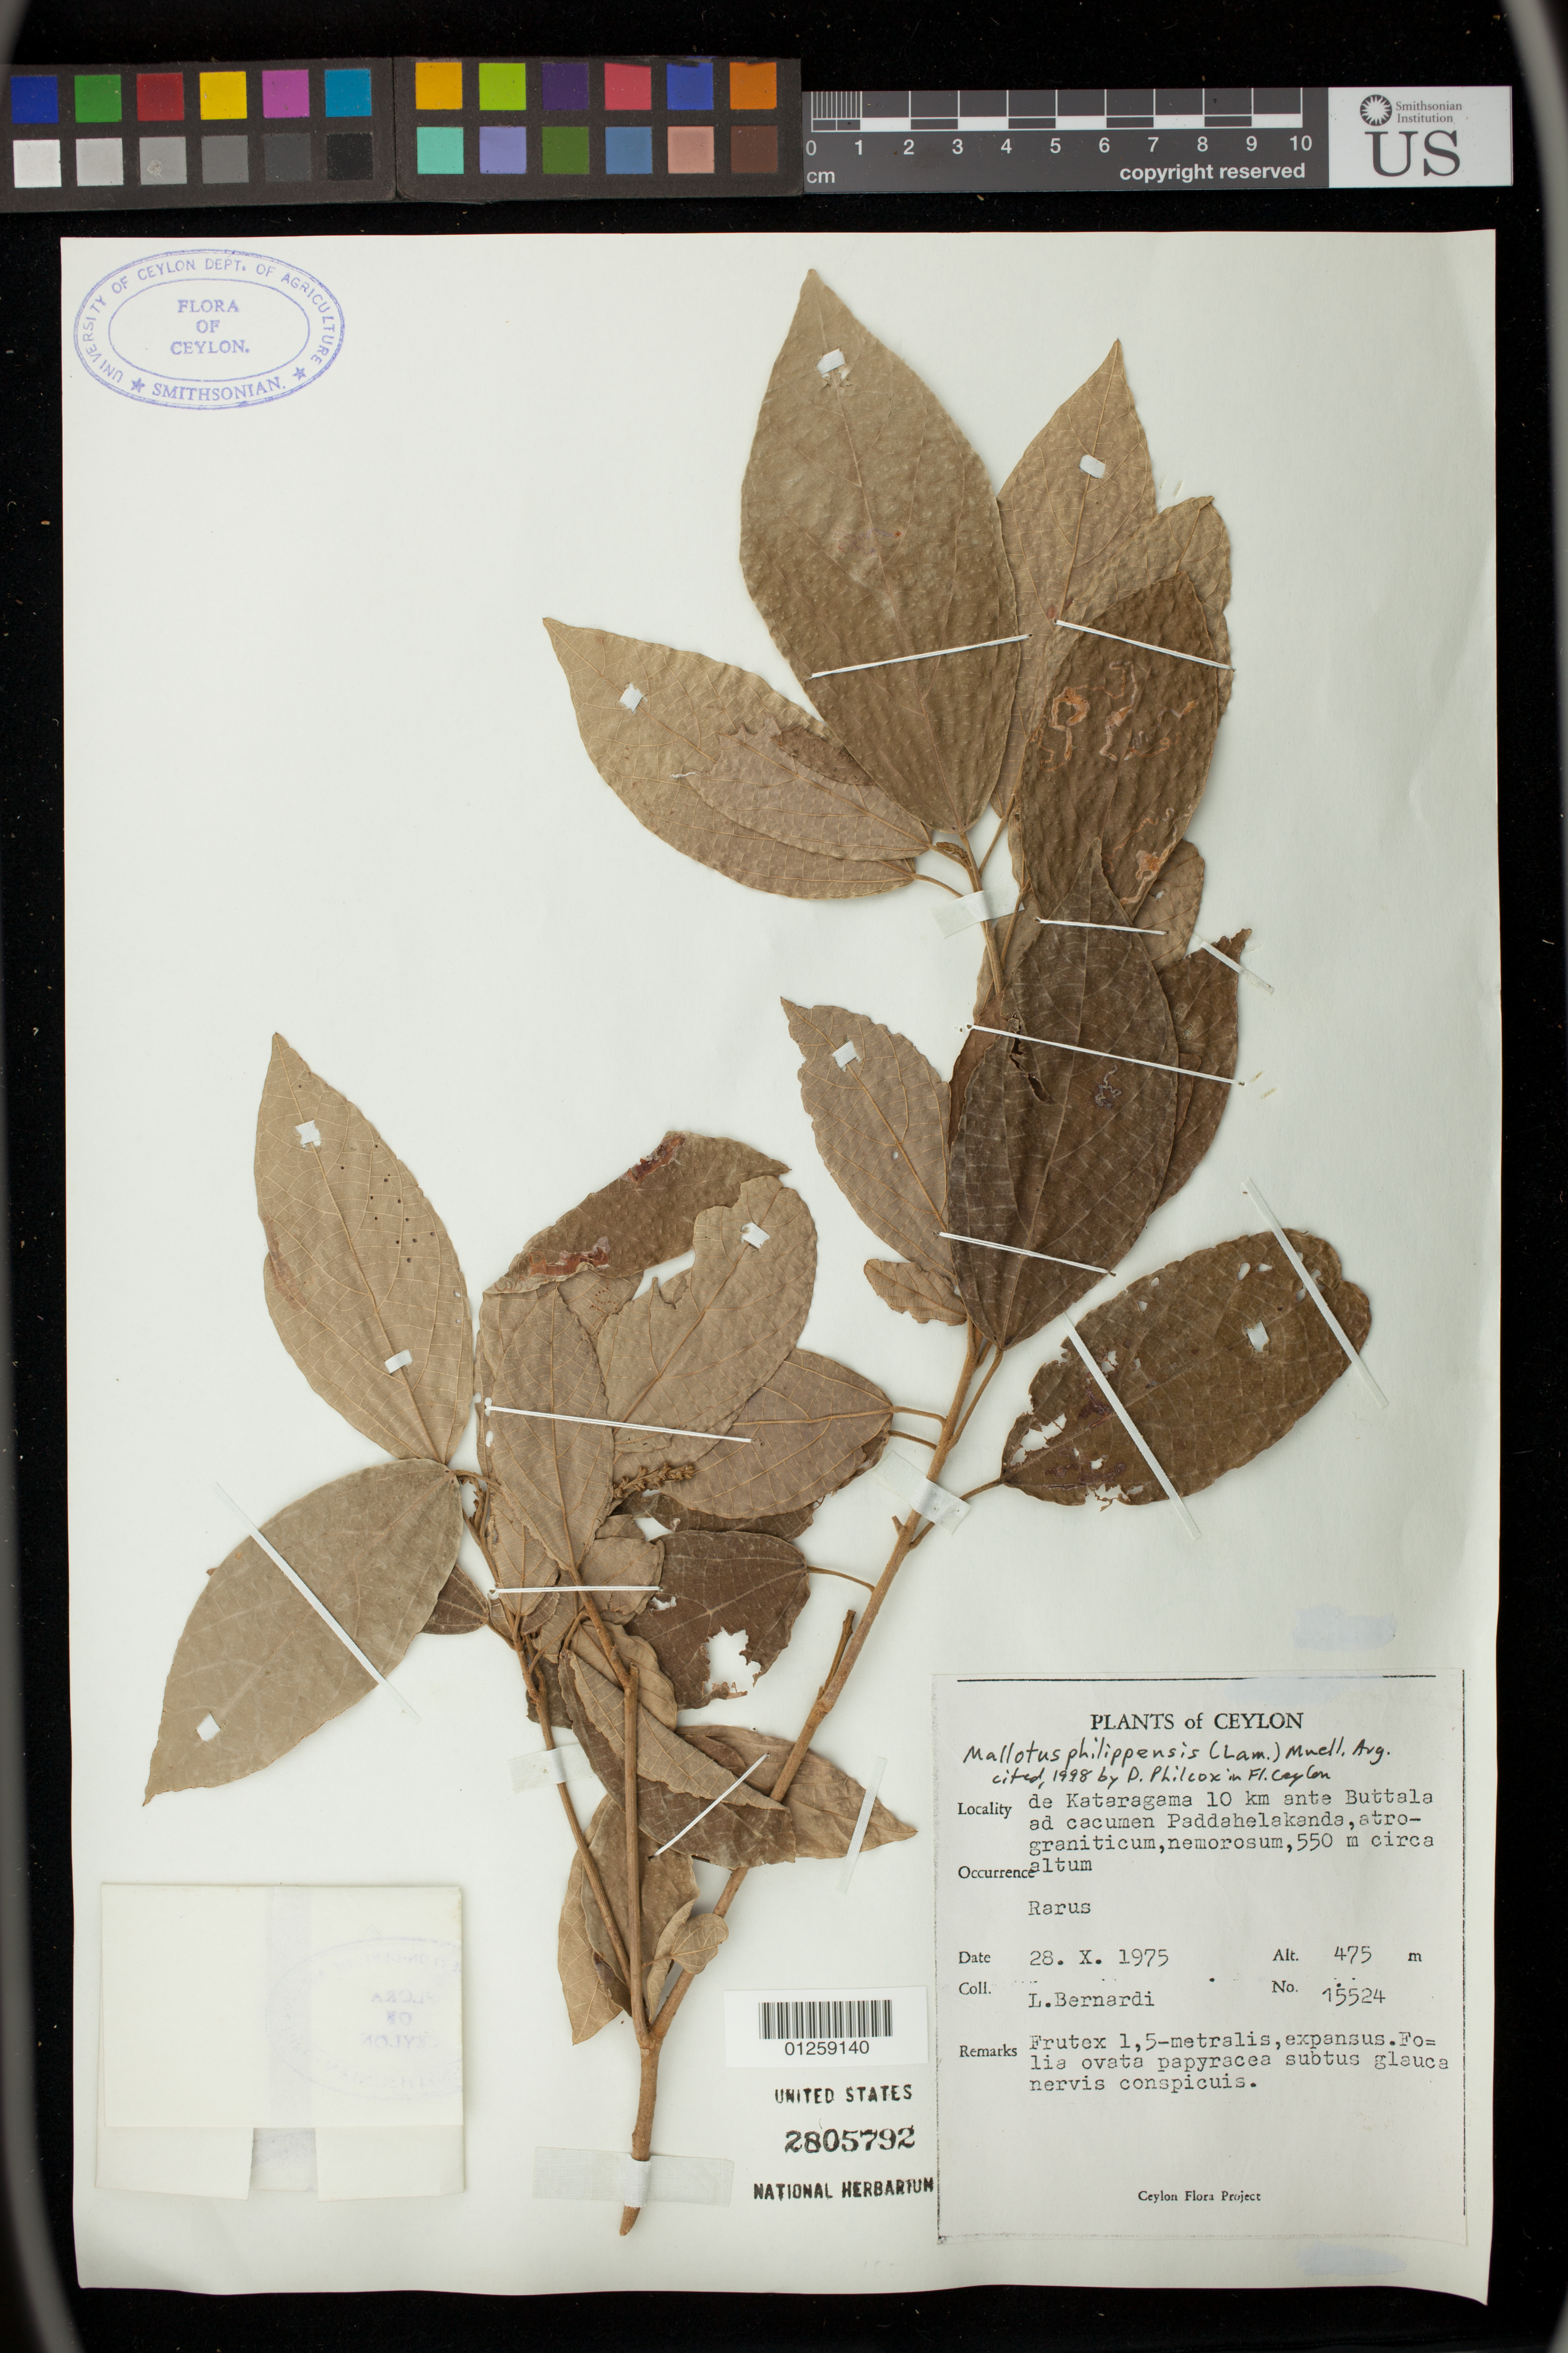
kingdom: Plantae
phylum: Tracheophyta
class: Magnoliopsida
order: Malpighiales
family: Euphorbiaceae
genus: Mallotus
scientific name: Mallotus philippensis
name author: (Lam.) Müll. Arg.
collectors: L. Bernardi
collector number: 15524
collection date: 1975-10-28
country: Sri Lanka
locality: De Kataragama 10 km ante Buttala ad cacumen Paddahelakande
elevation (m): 475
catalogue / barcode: US 2805792